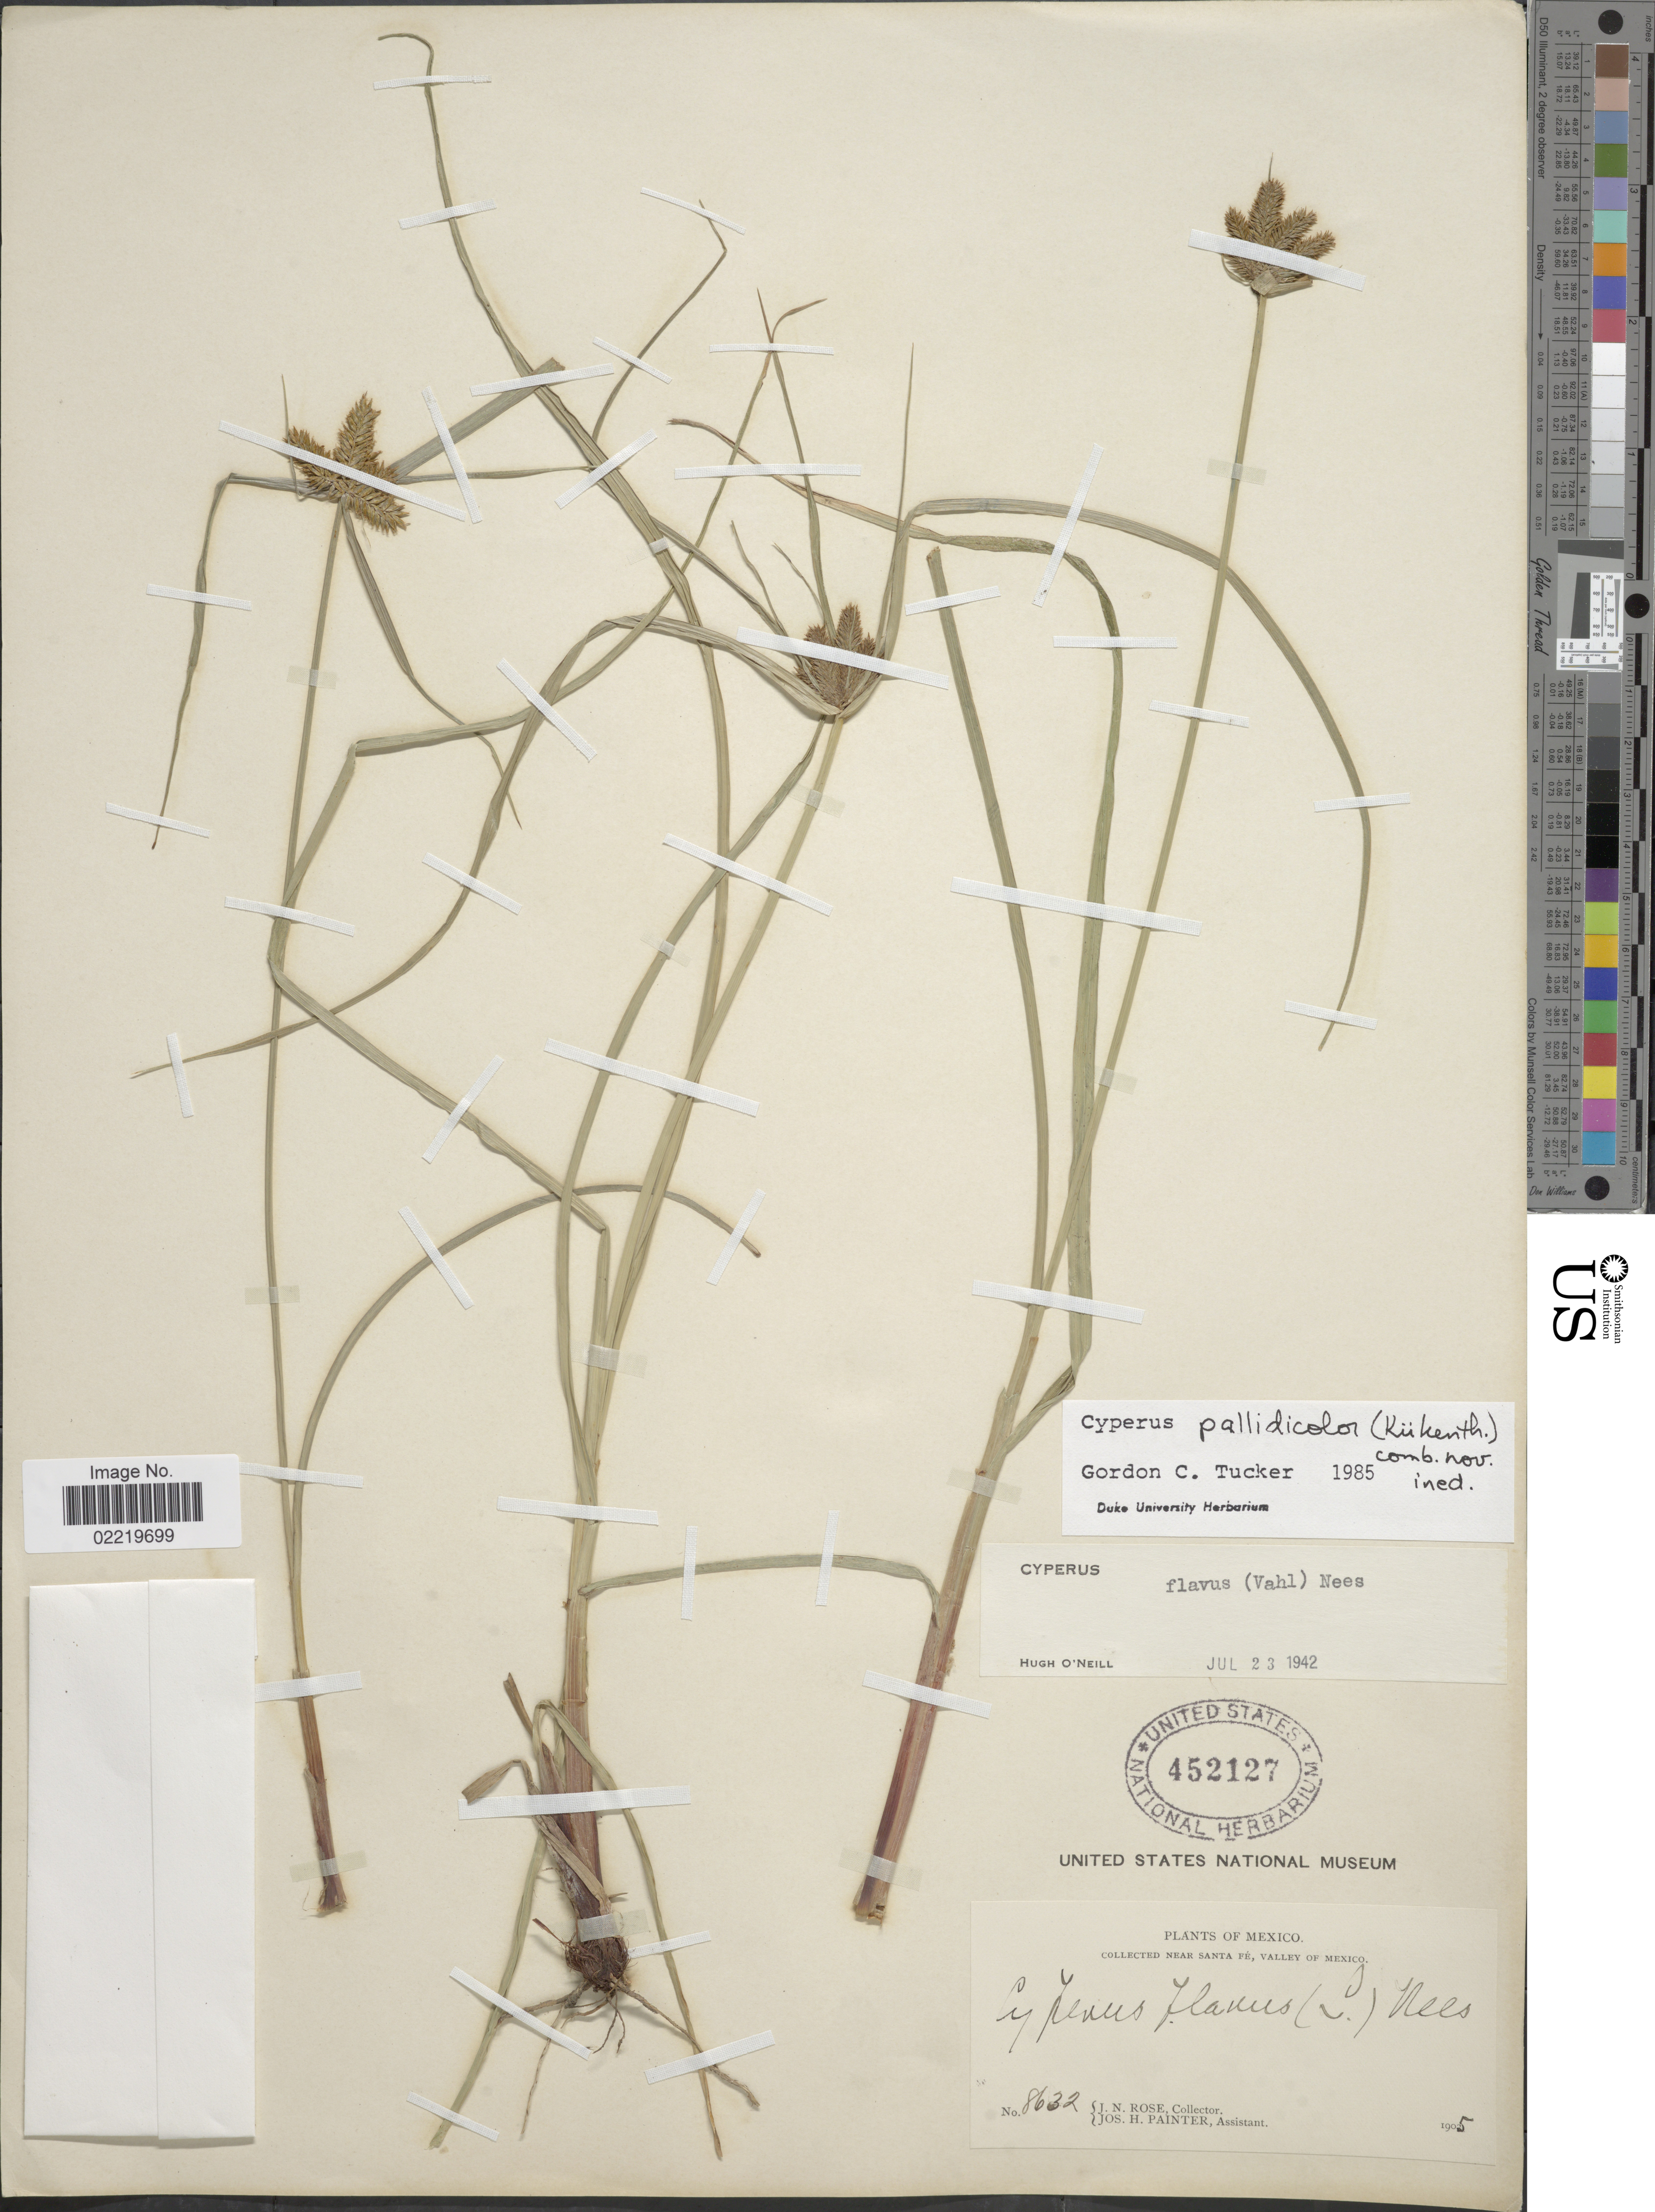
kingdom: Plantae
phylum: Tracheophyta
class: Liliopsida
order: Poales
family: Cyperaceae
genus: Cyperus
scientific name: Cyperus pallidicolor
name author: (Kük.) G.C. Tucker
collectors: J. N. Rose & J. H. Painter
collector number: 8632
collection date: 1905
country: Mexico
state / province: México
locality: Near Santa Fé, Valley of Mexico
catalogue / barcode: US 452127